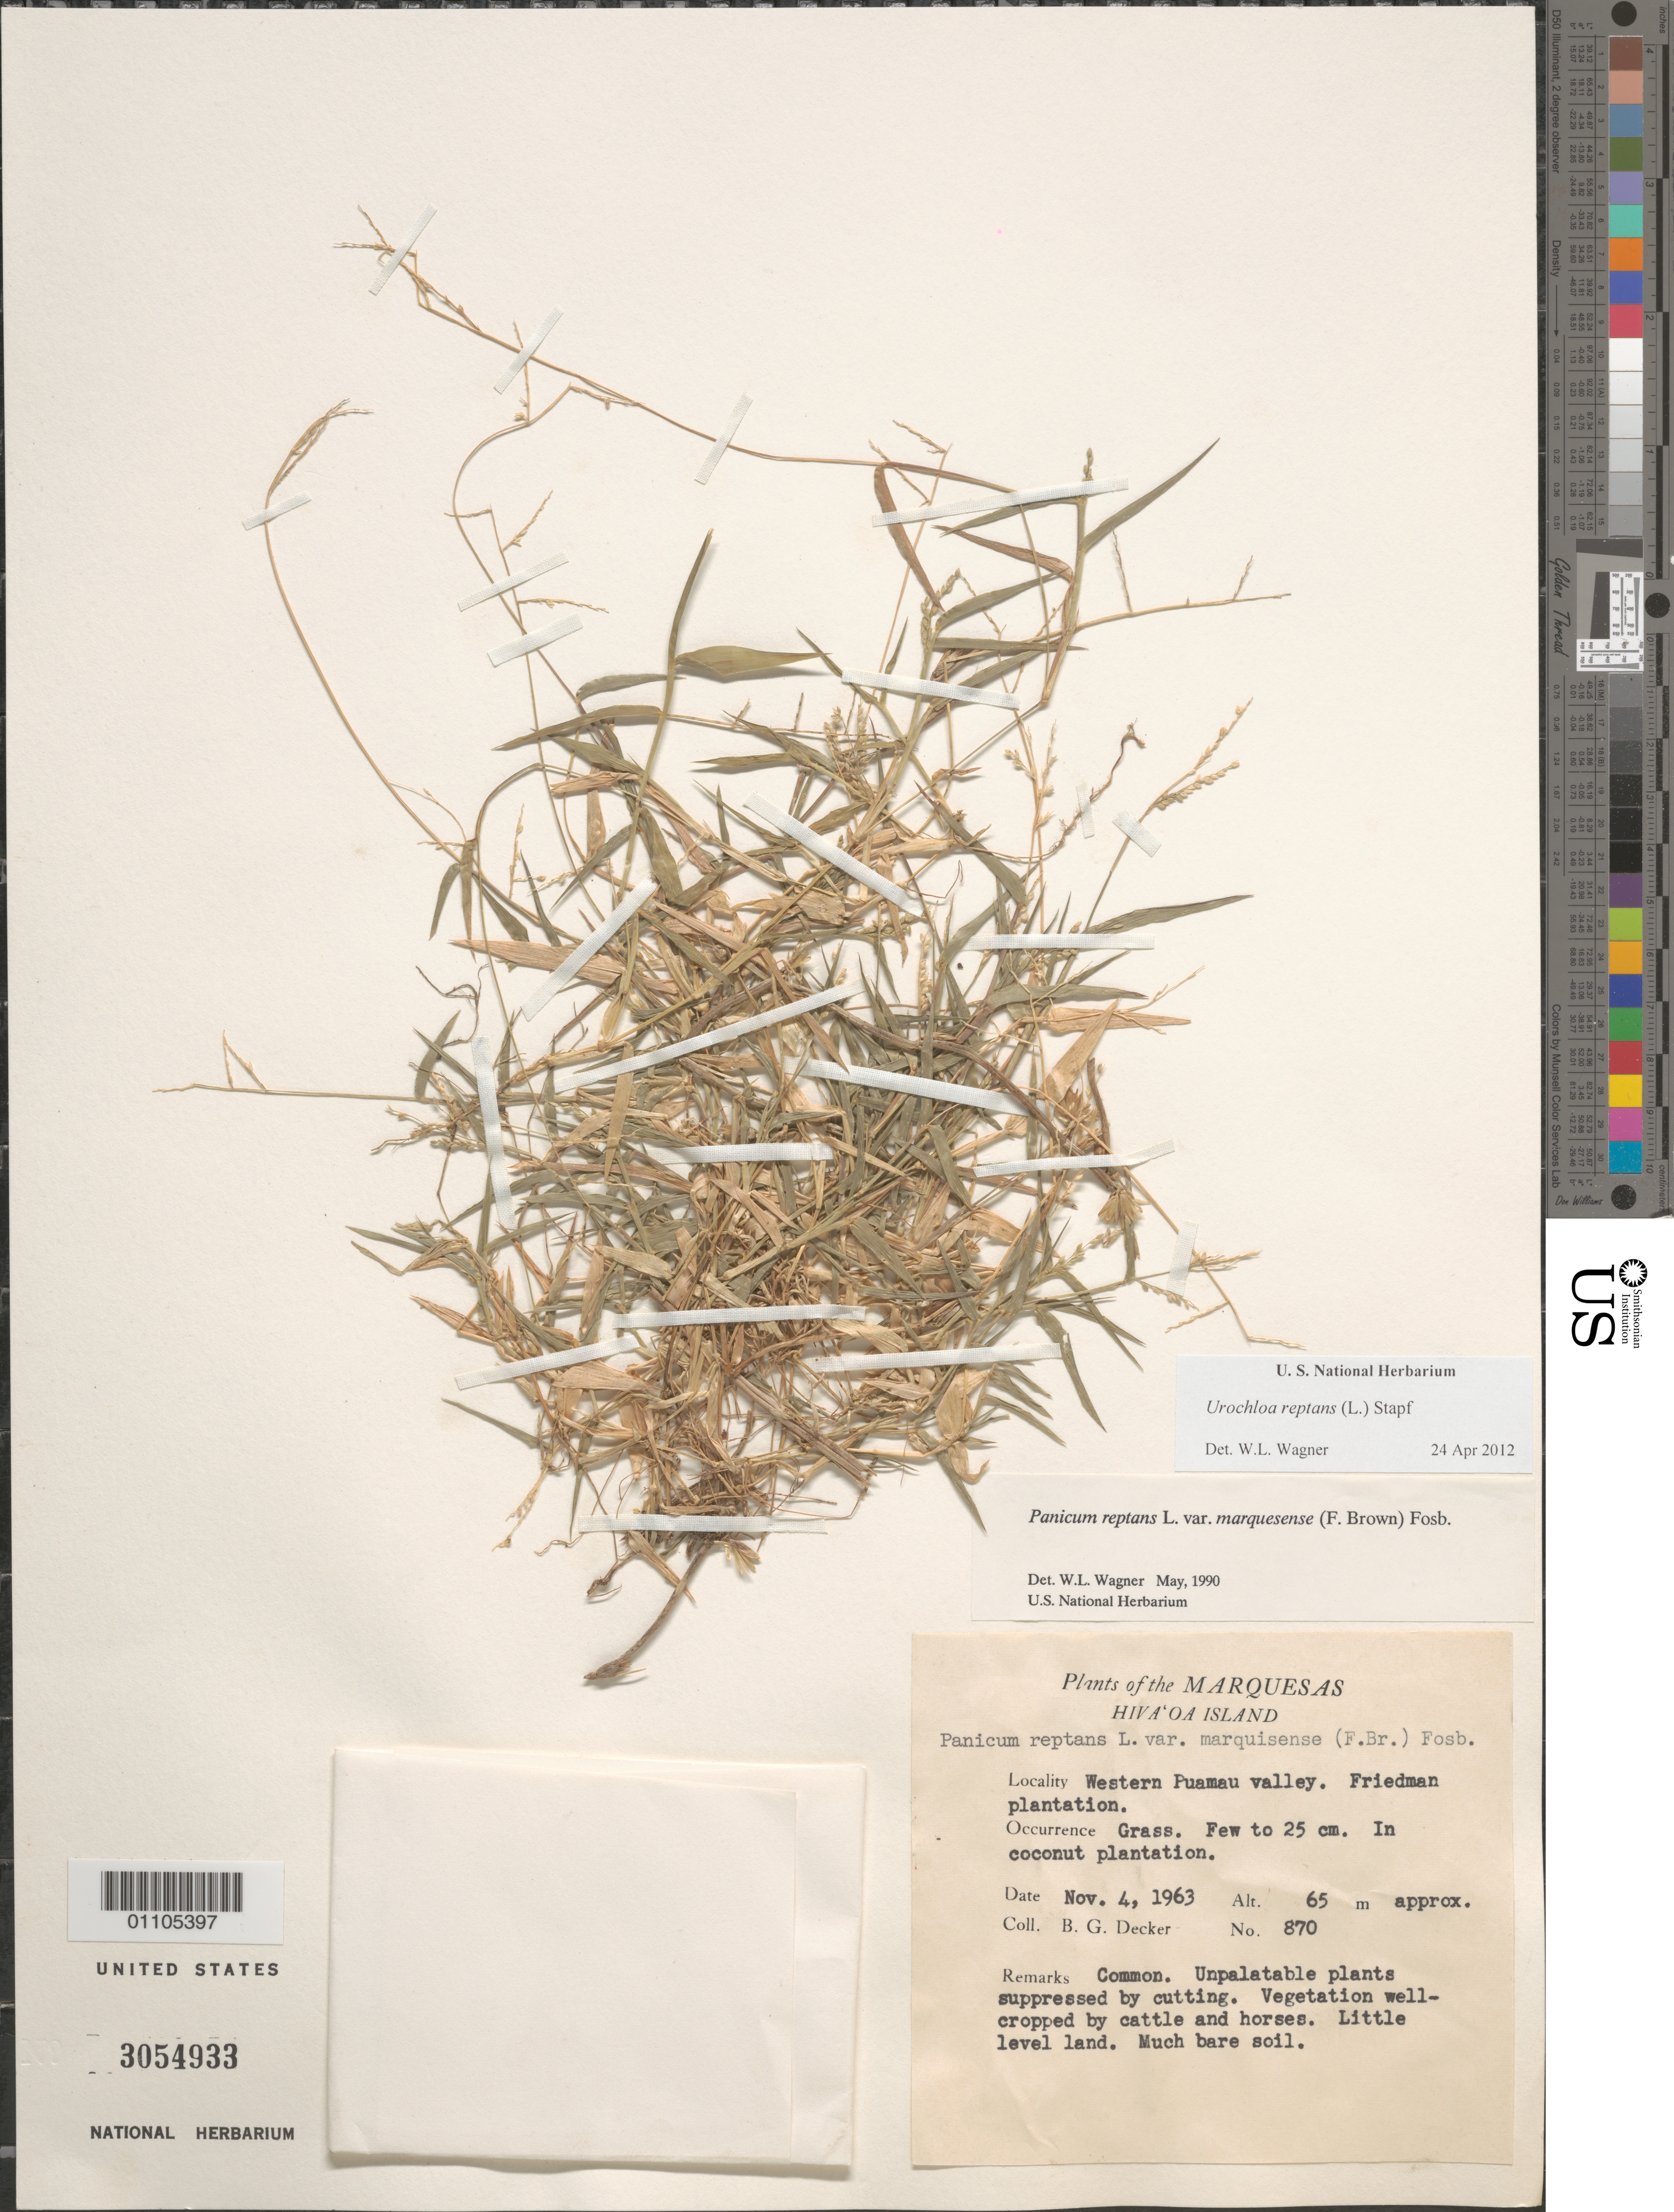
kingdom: Plantae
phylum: Tracheophyta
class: Liliopsida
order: Poales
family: Poaceae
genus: Urochloa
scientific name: Urochloa reptans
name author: (L.) Stapf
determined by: Wagner, W. L., (BOT), Smithsonian Institution - National Museum of Natural History (UNITED STATES)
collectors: B. G. Decker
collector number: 870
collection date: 1963-11-04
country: French Polynesia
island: Hiva Oa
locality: W Puamau Valley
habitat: Friedman plantation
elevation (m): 65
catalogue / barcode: US 3054933